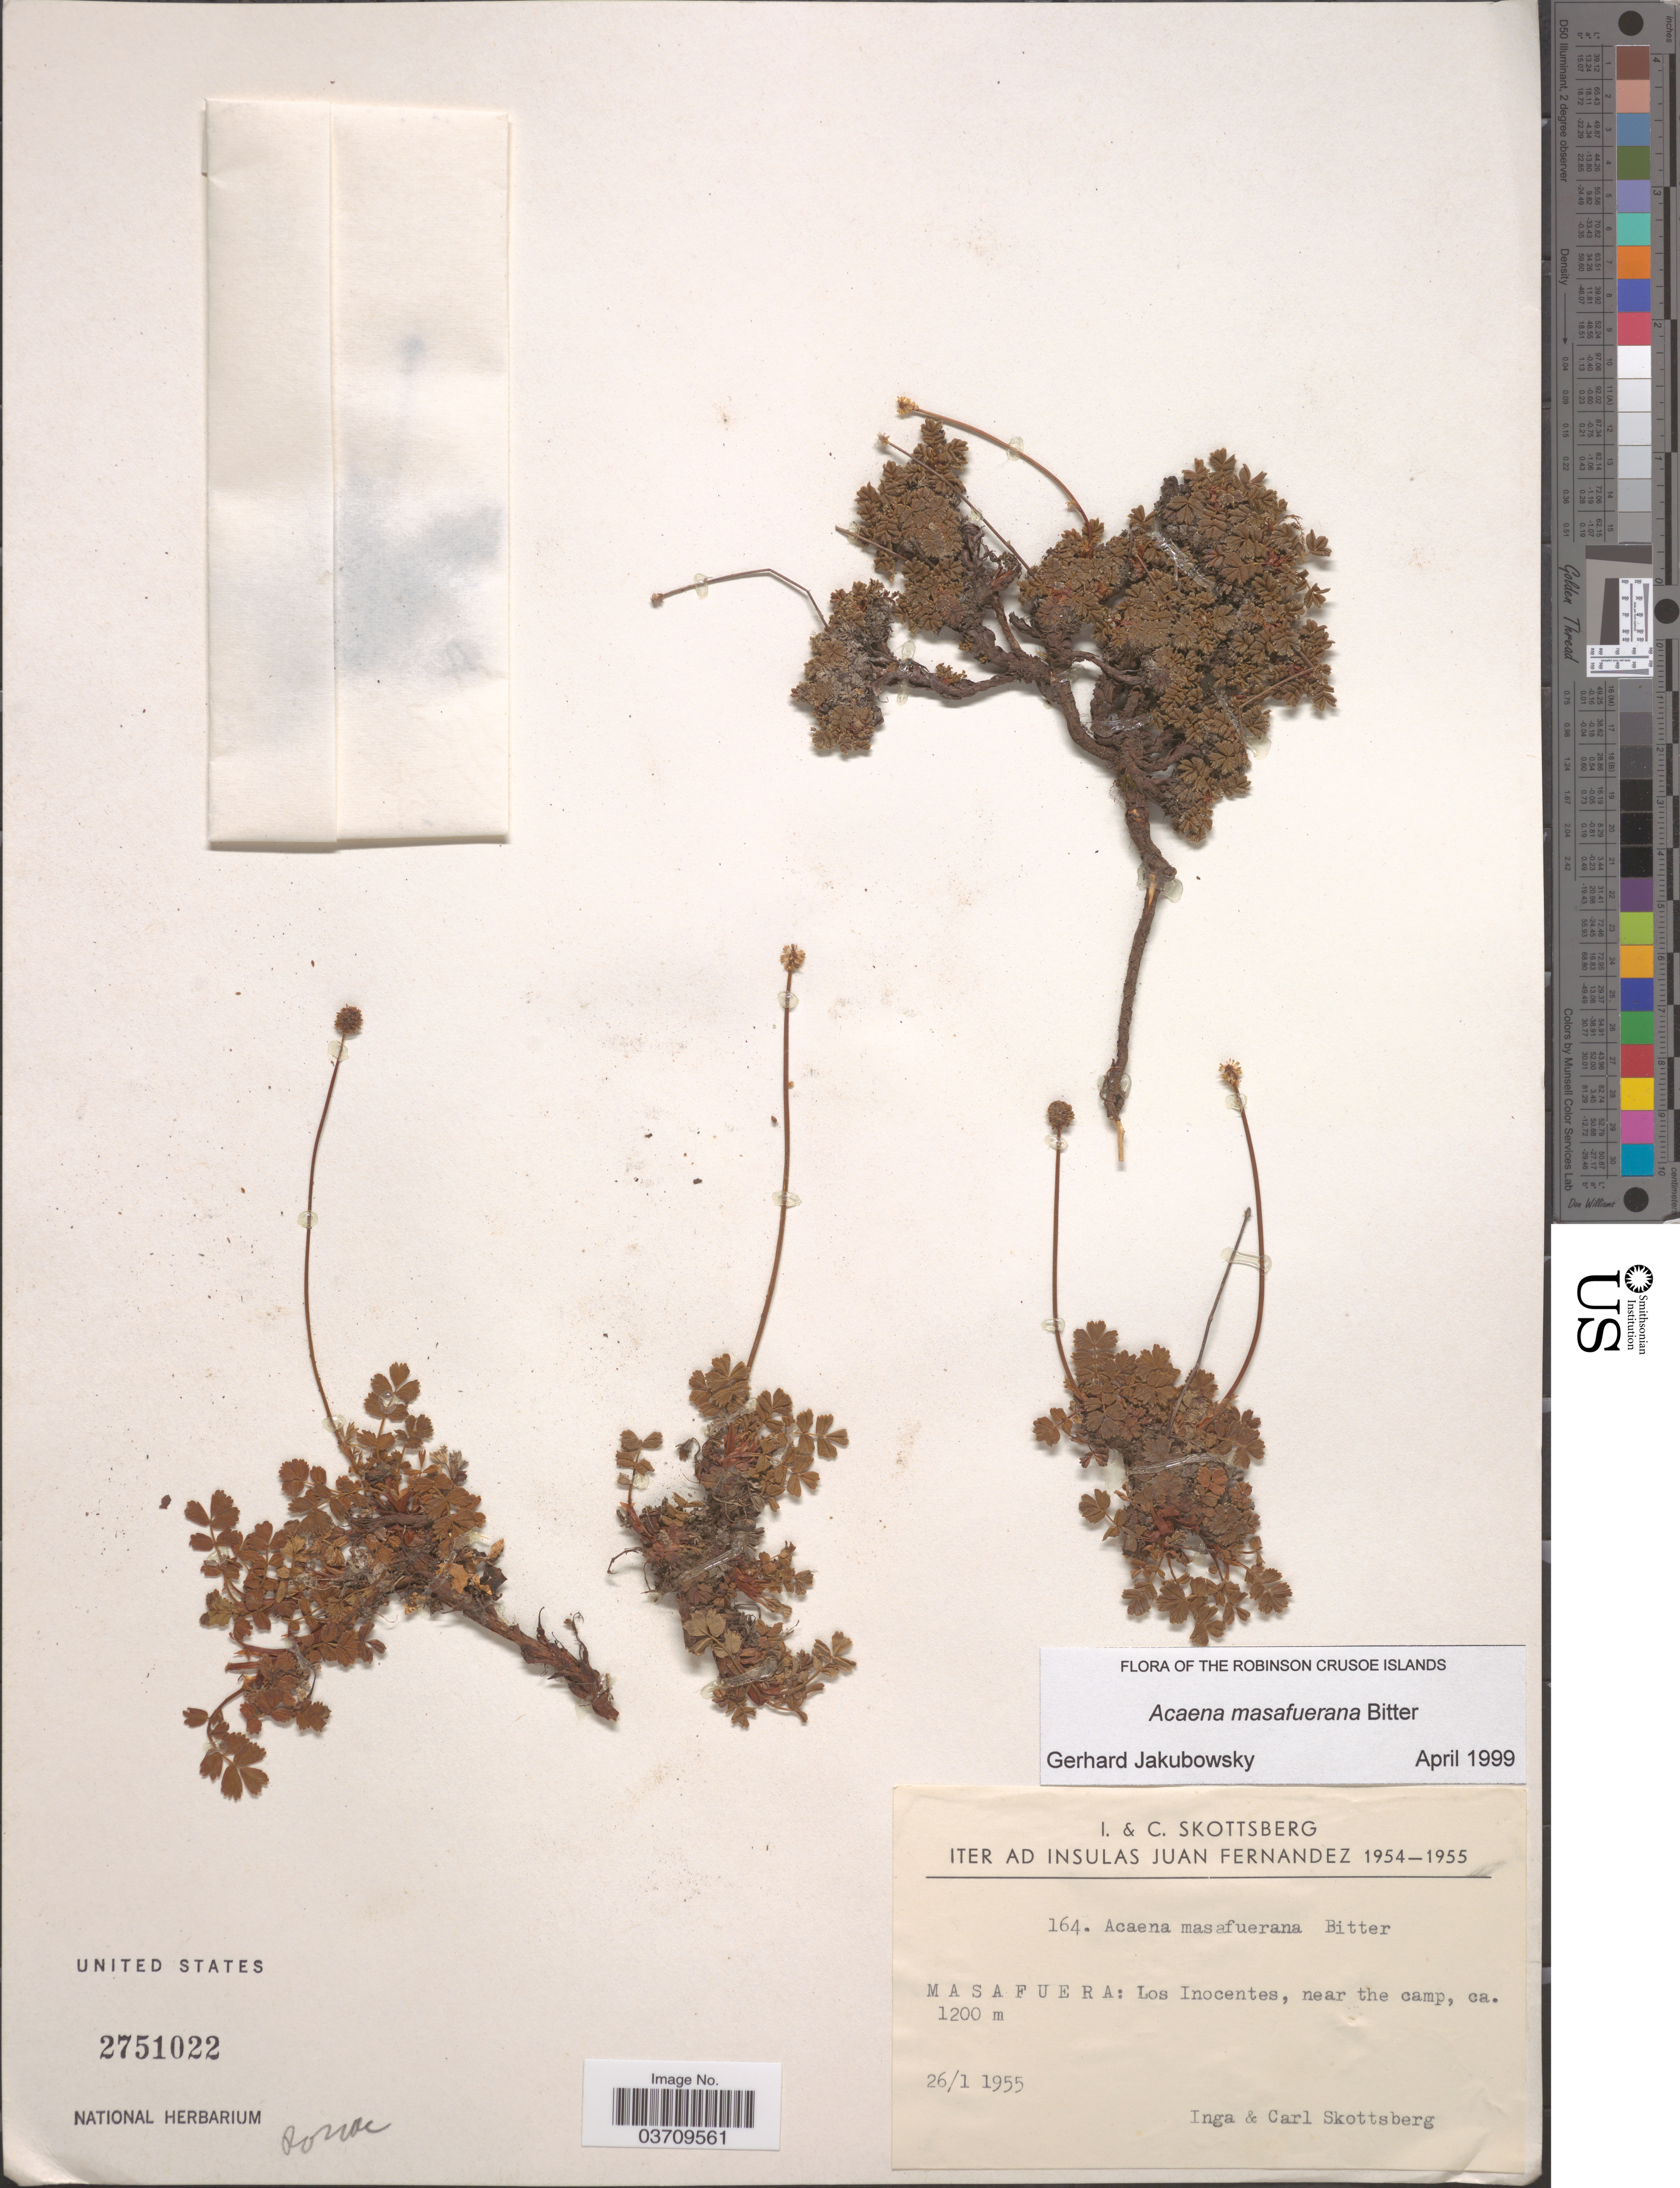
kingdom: Plantae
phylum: Tracheophyta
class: Magnoliopsida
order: Rosales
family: Rosaceae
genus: Acaena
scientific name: Acaena masafuerana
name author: Bitter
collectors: I. Skottsberg & C. Skottsberg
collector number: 164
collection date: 1955-01-26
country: Chile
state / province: Valparaíso (V)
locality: Iter ad Insulas Juan Fernandez. Masafuera: Los Inocentes, near the camp.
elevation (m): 1200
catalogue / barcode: US 2751022